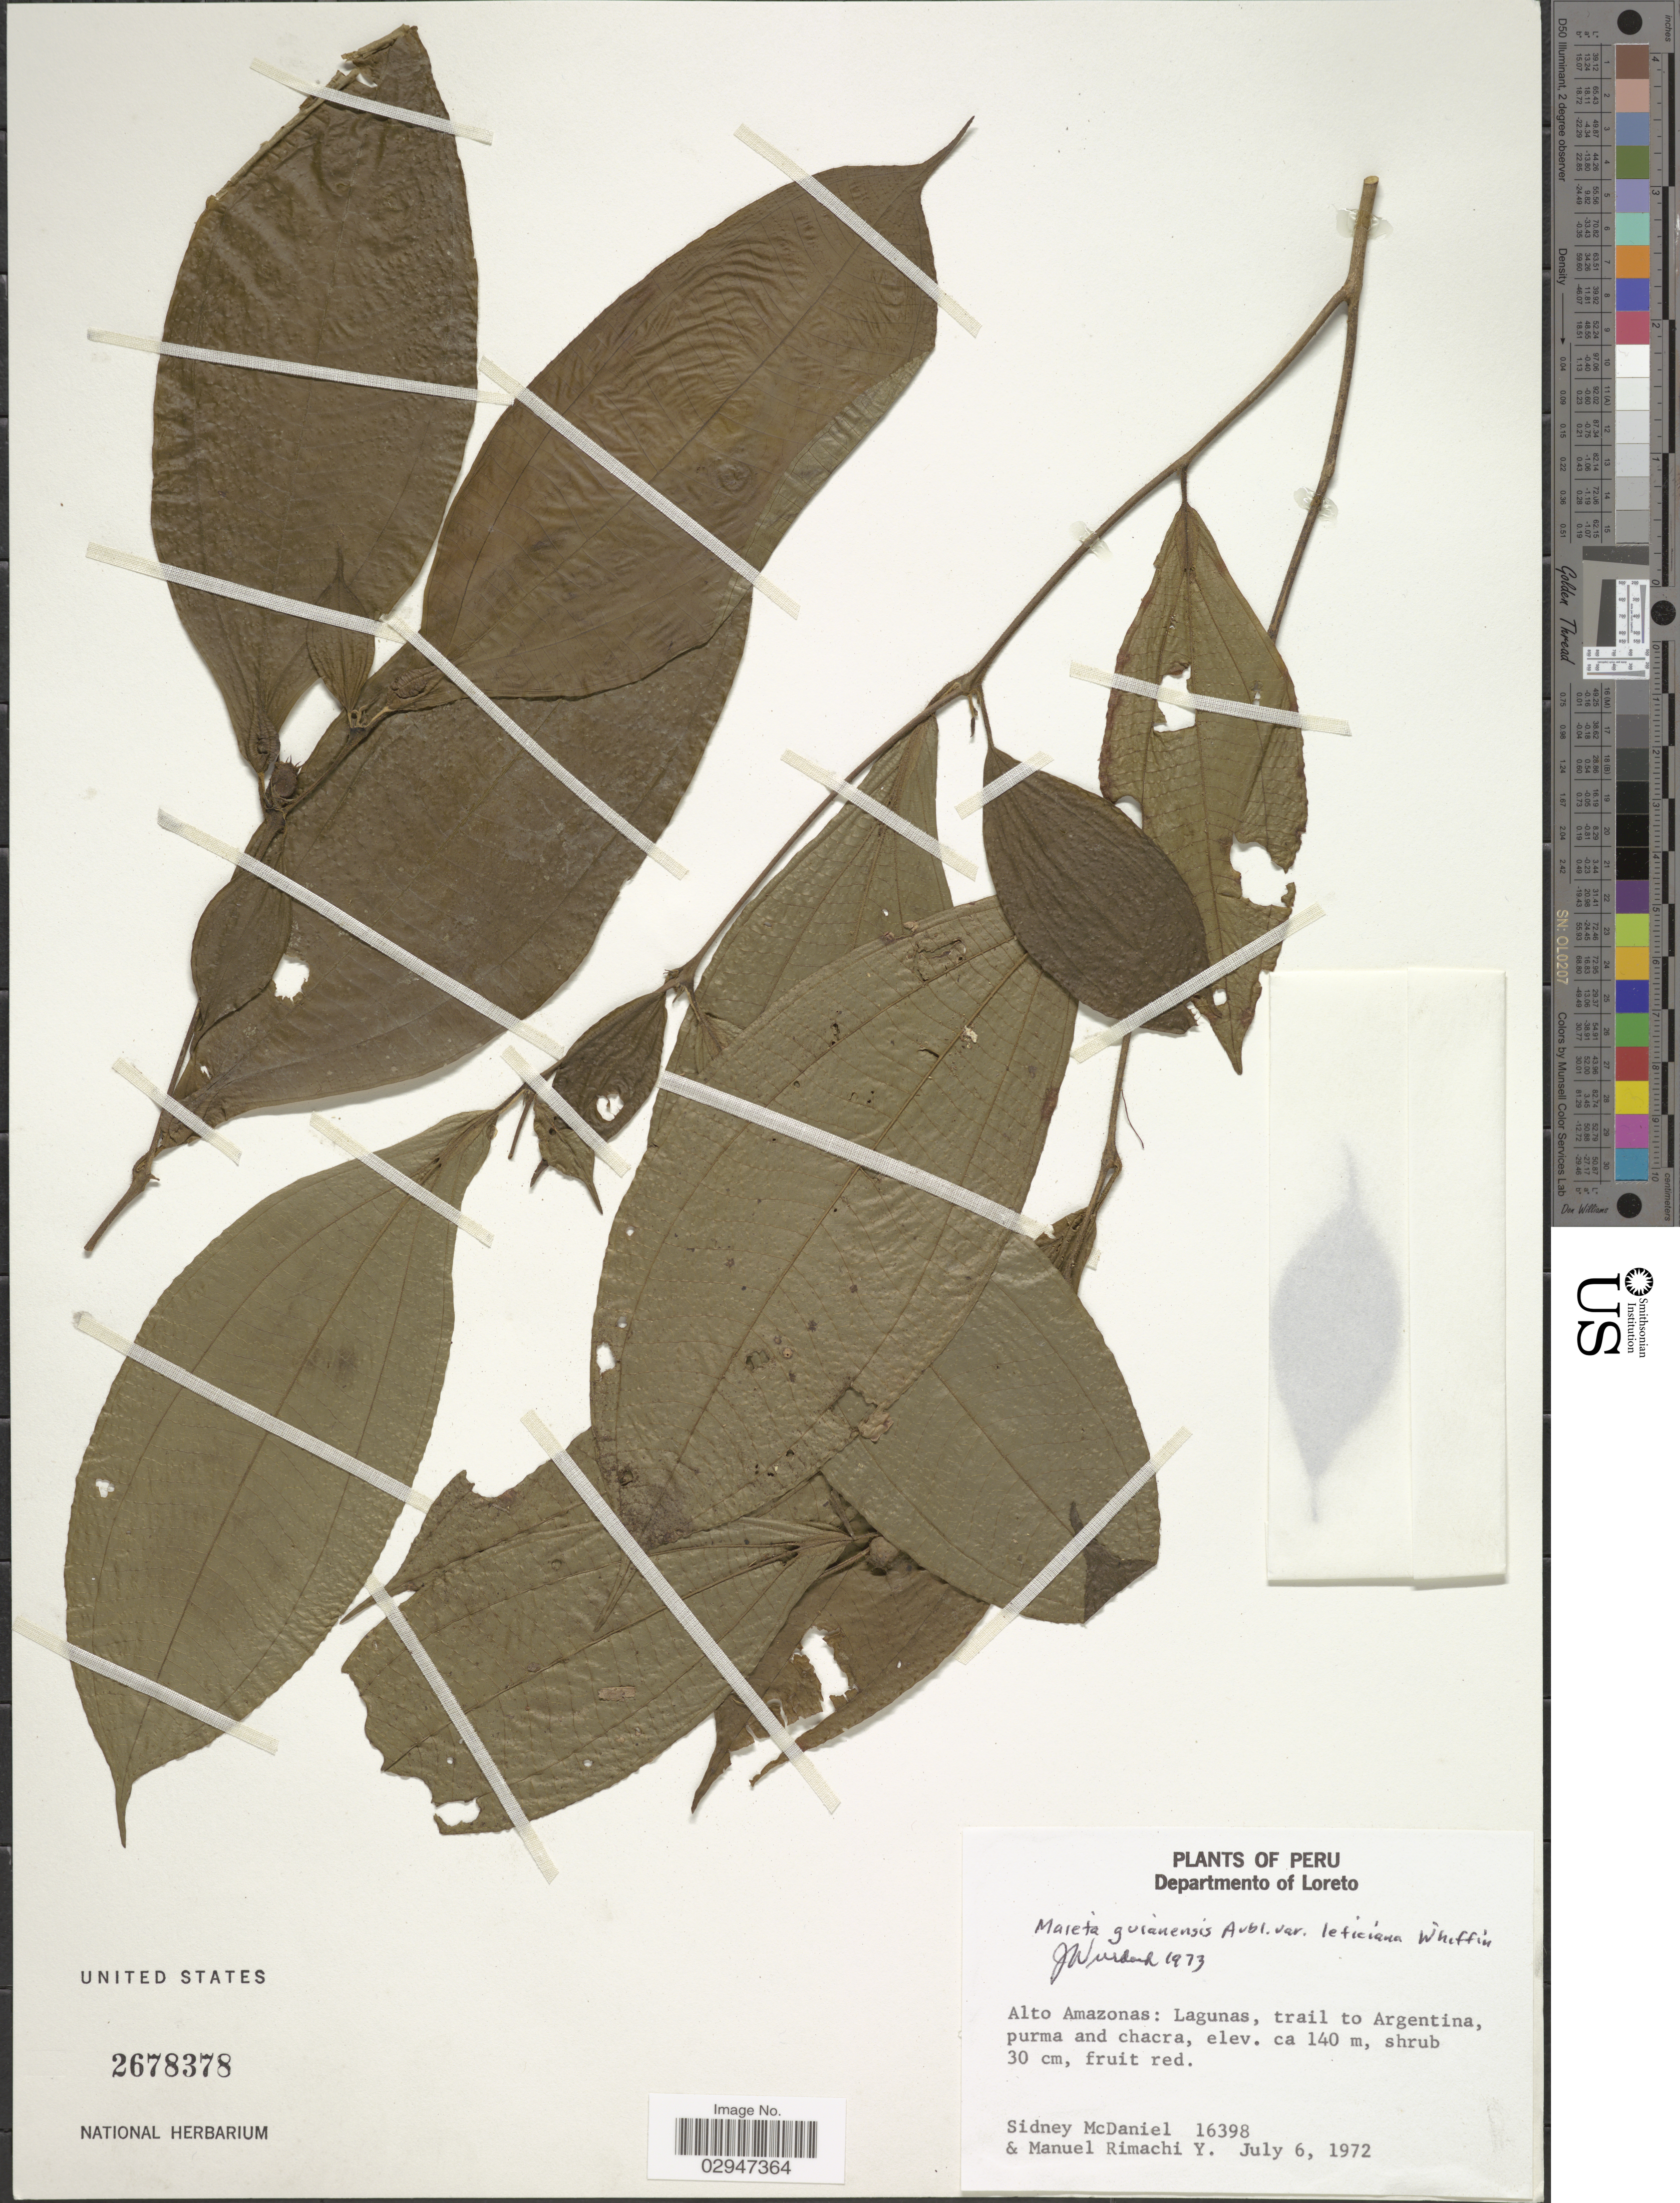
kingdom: Plantae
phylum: Tracheophyta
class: Magnoliopsida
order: Myrtales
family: Melastomataceae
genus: Maieta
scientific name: Maieta guianensis var. leticiana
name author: Whiffin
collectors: S. McDaniel & M. Rimachi Y.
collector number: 16398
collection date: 1972-07-06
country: Peru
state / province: Loreto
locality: Departmento of Loreto. Alto Amazonas: Lagunas, trail to Argentina.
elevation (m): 140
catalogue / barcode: US 2678378